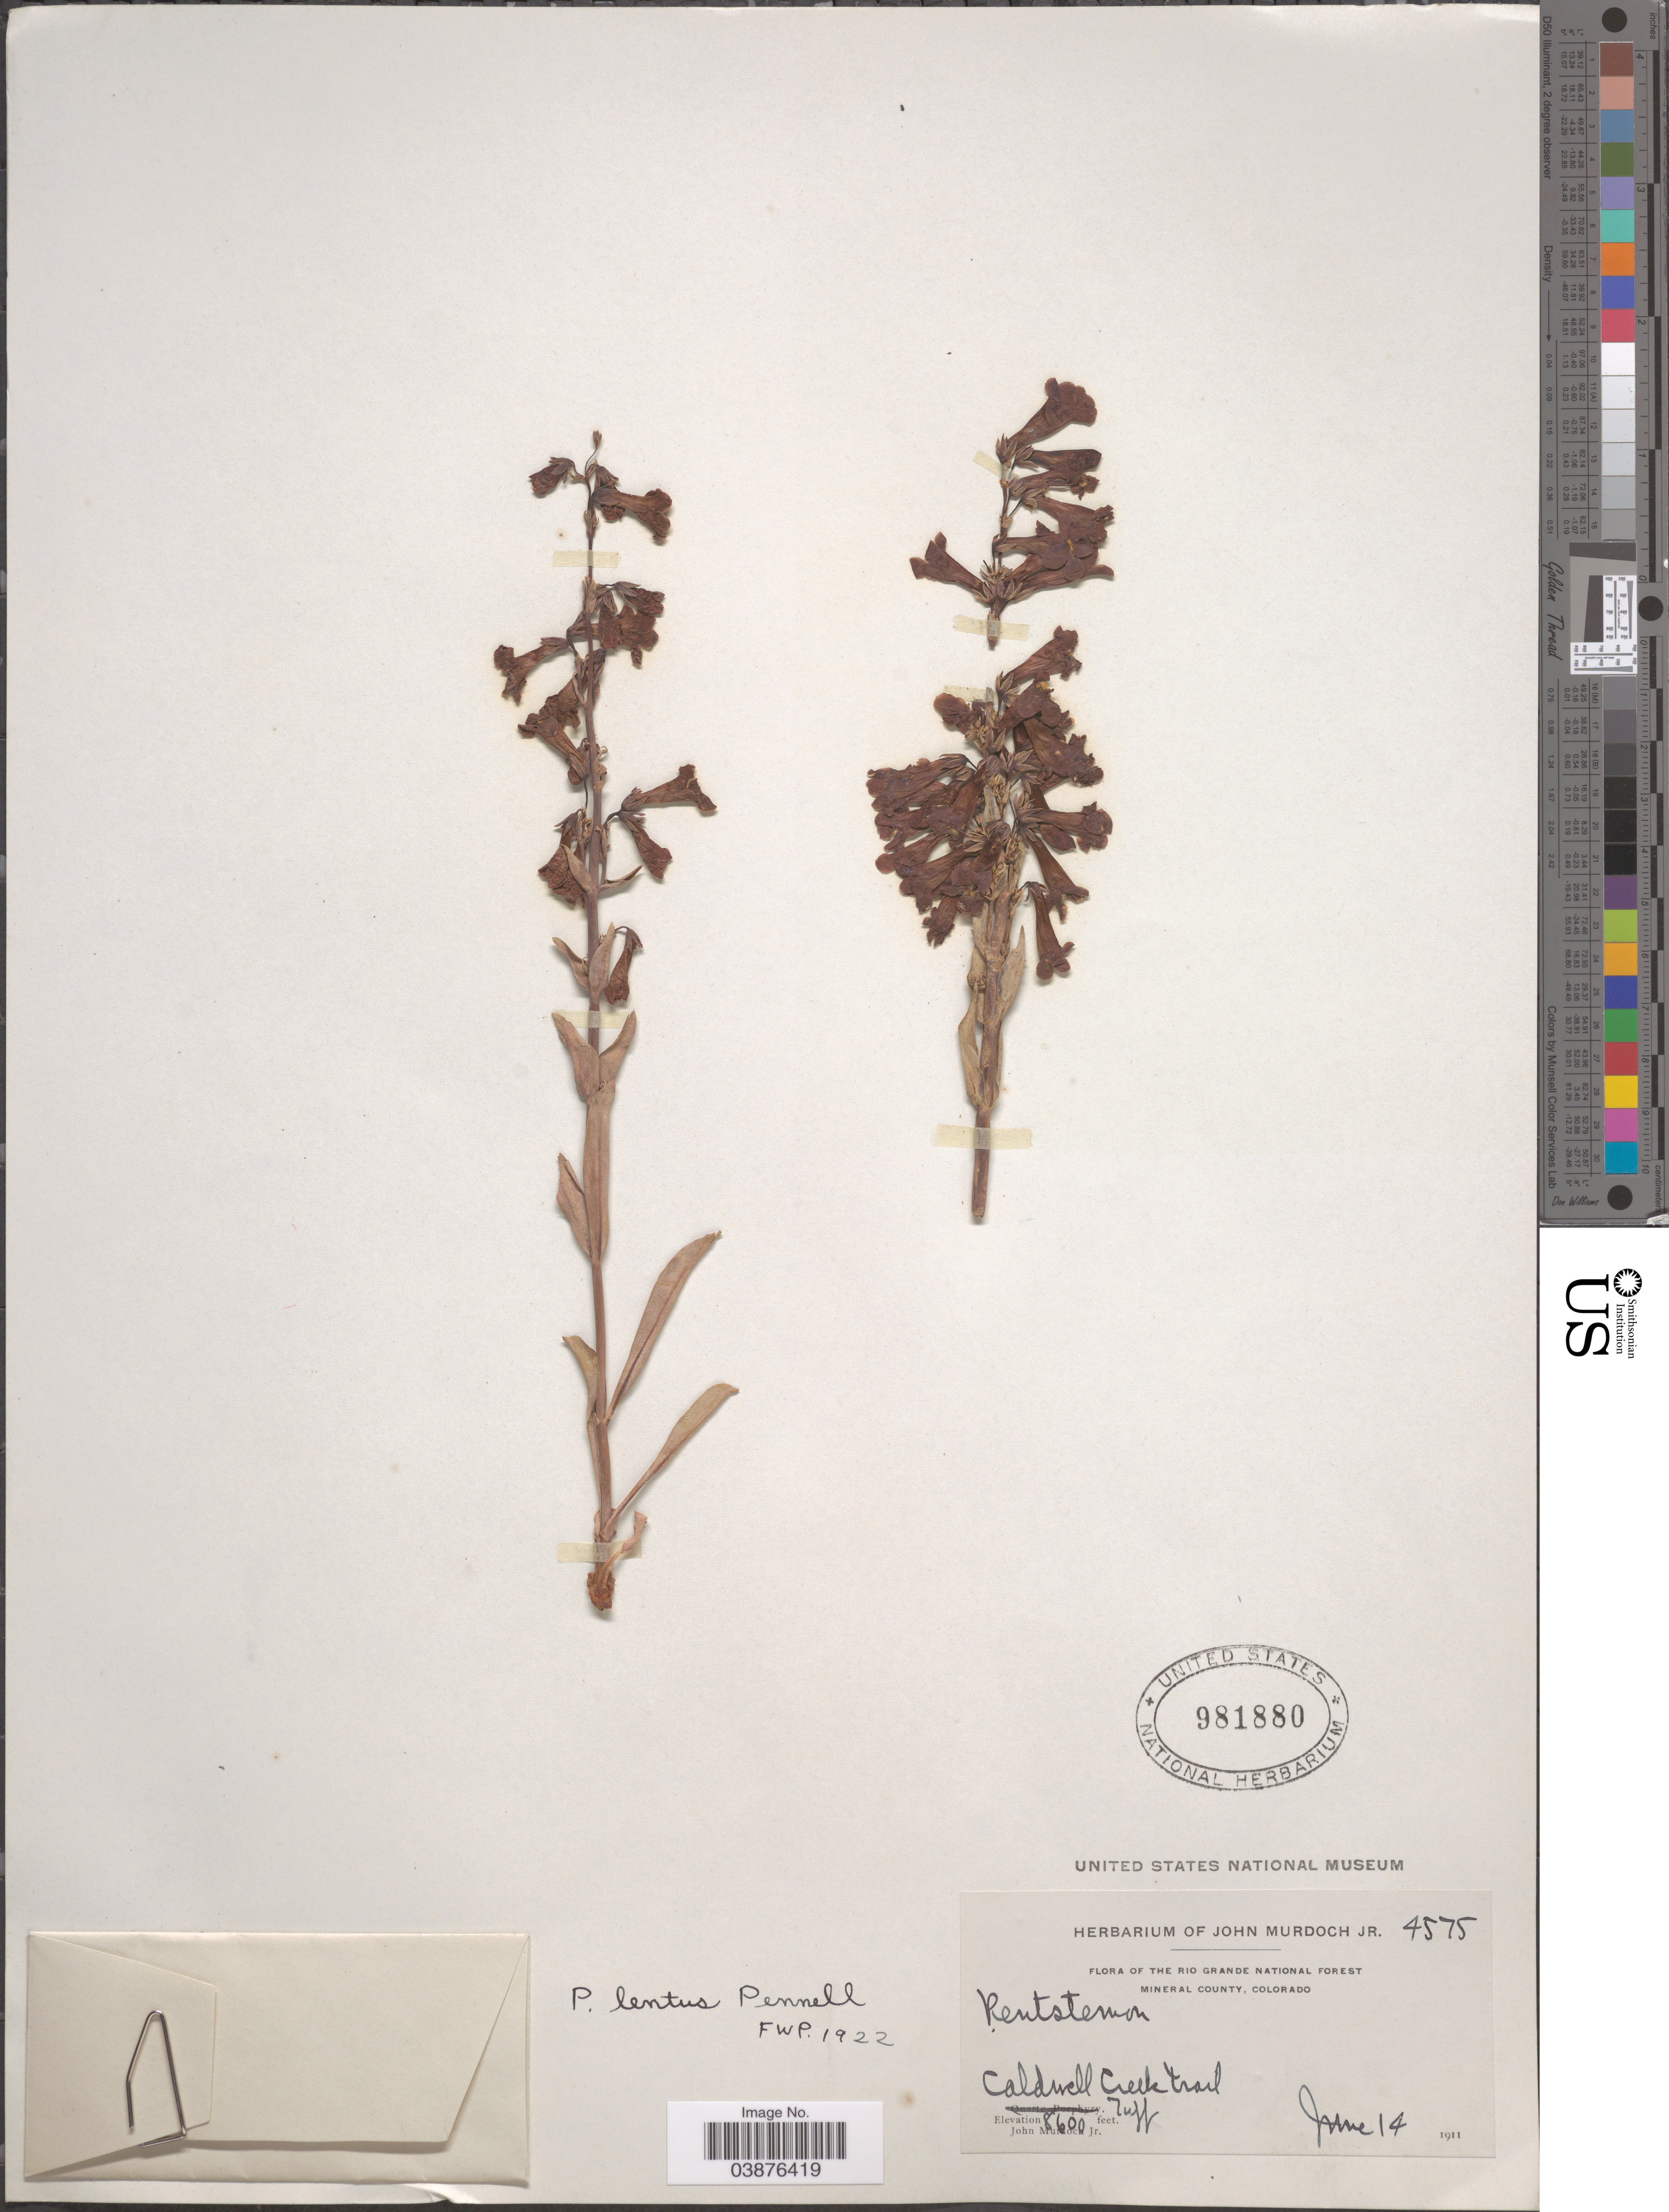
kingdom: Plantae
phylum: Tracheophyta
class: Magnoliopsida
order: Lamiales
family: Plantaginaceae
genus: Penstemon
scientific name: Penstemon lentus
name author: Pennell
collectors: J. Murdock Jr.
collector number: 4575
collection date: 1911-06-14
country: United States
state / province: Colorado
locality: The Rio Grande National Forest. Mineral County. Coldwell Creek trail.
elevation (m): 2621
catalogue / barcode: US 981880